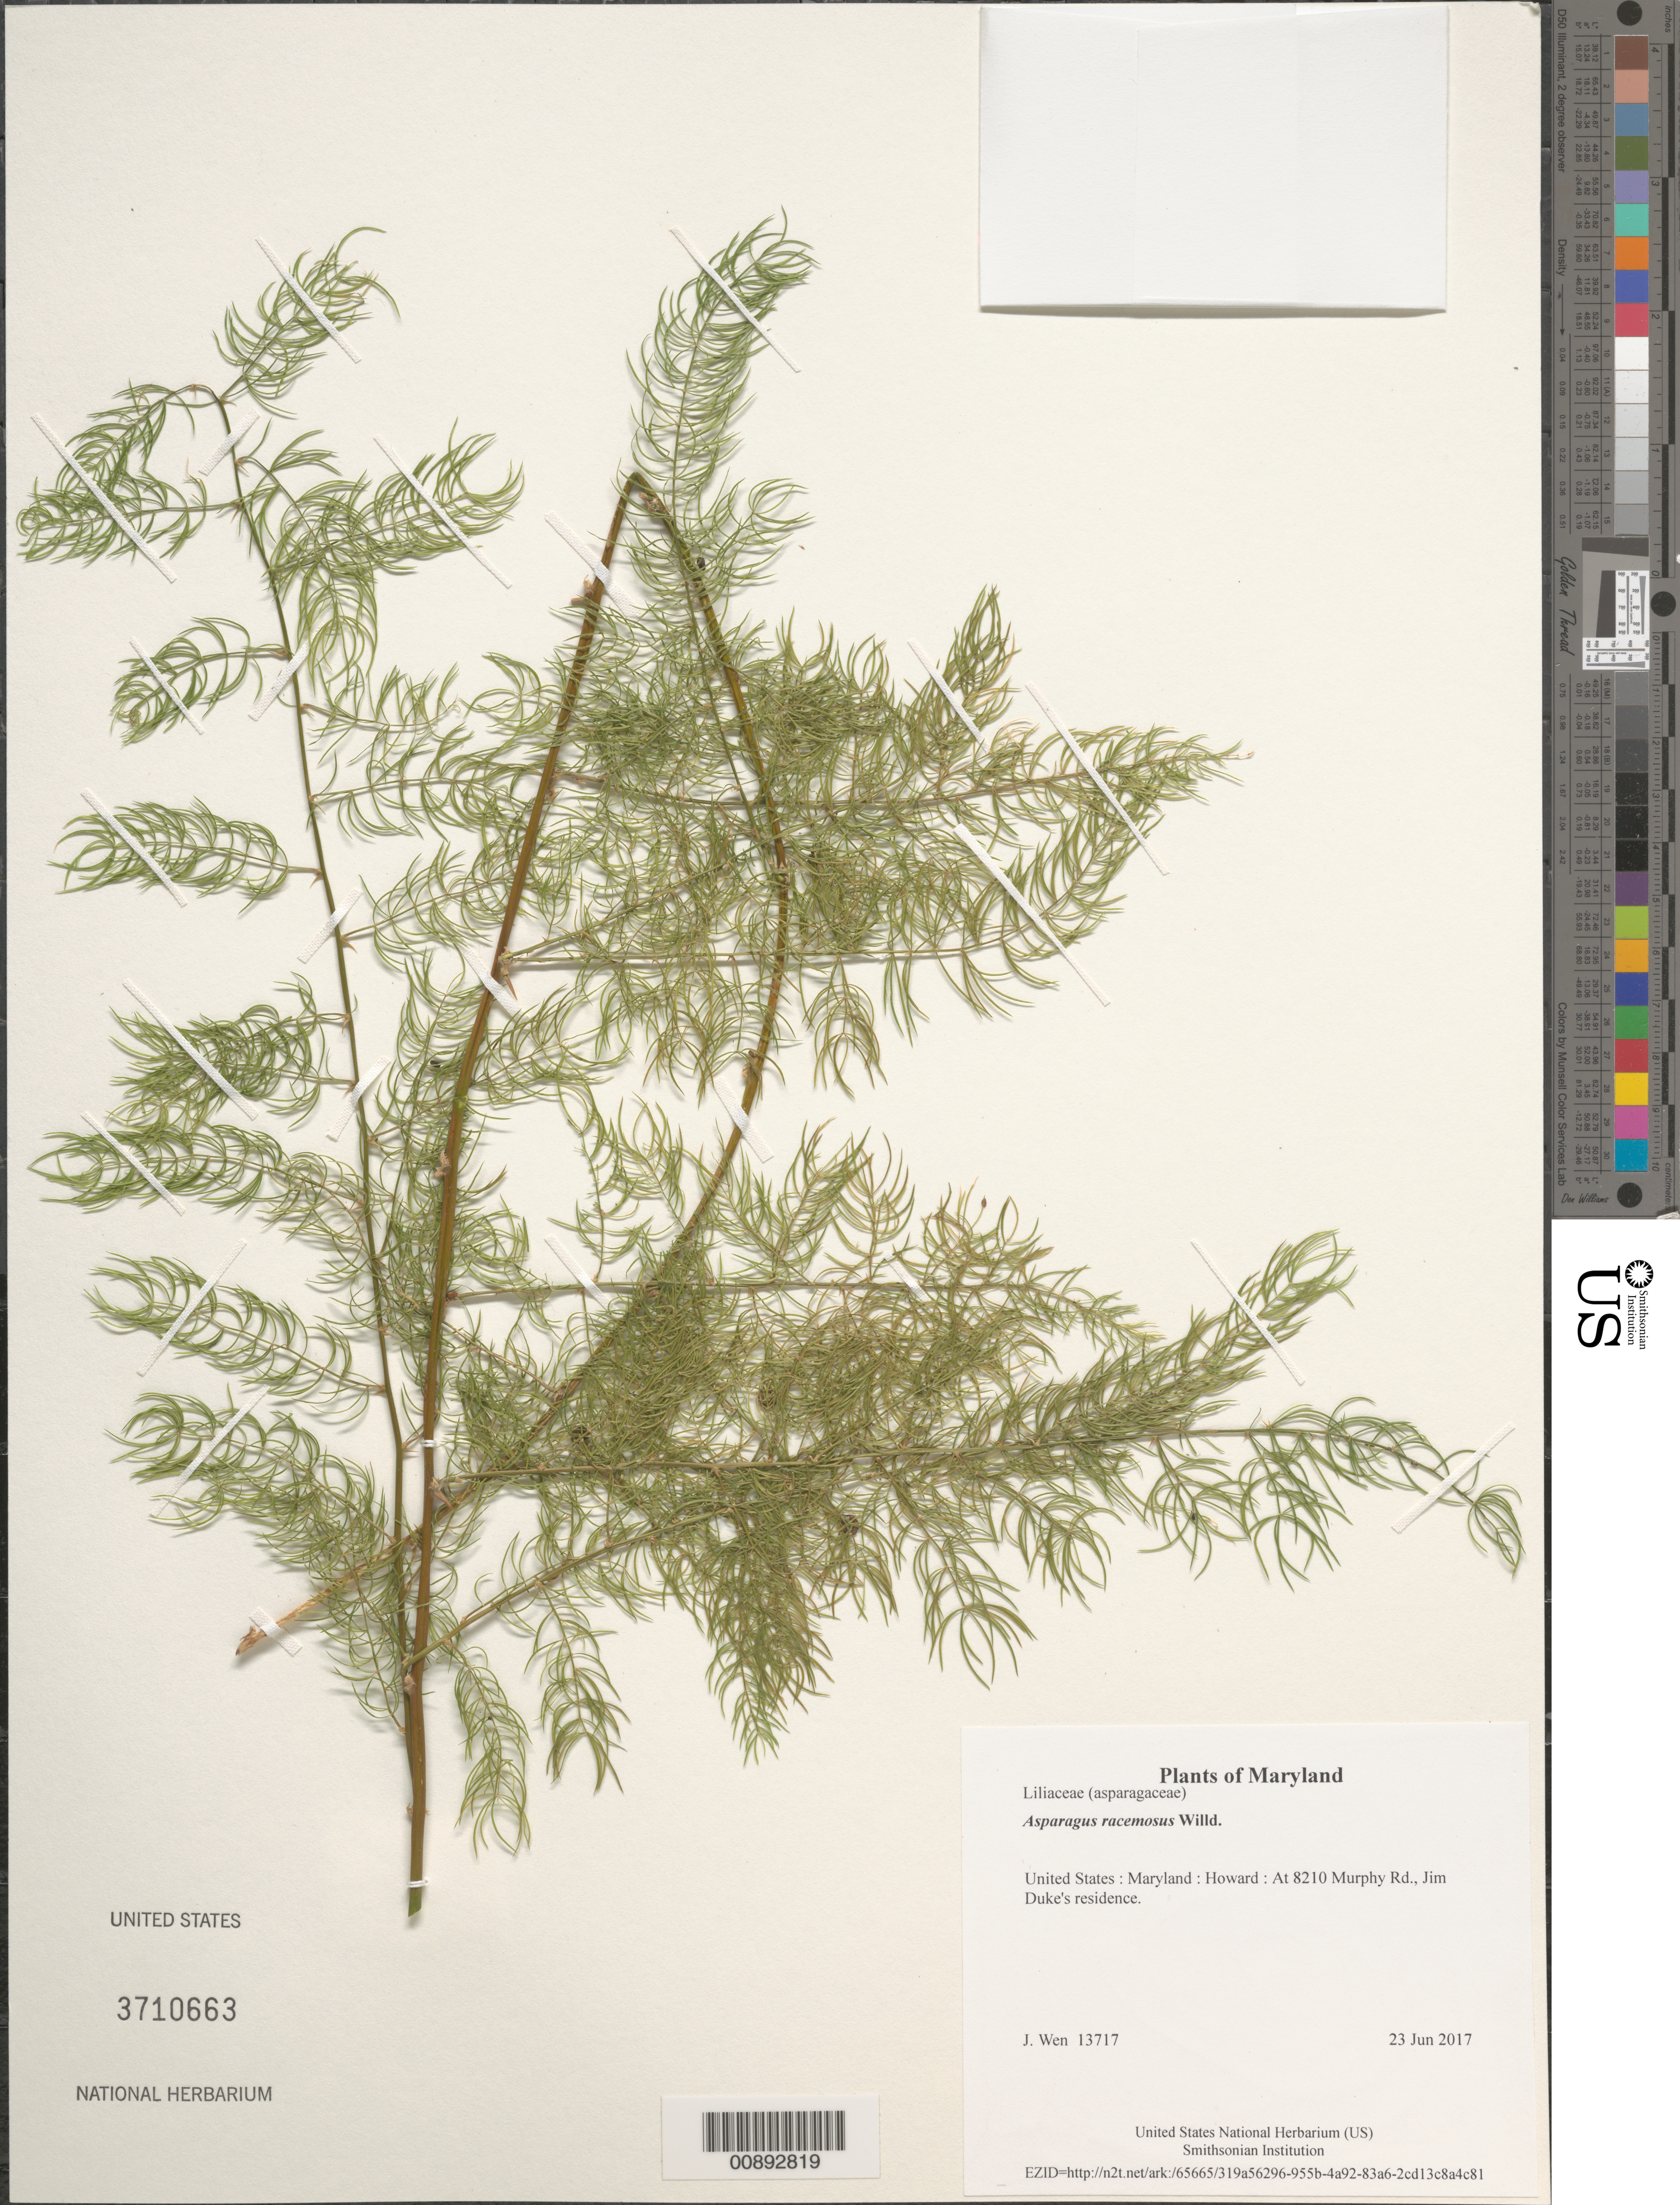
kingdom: Plantae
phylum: Tracheophyta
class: Liliopsida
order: Asparagales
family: Asparagaceae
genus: Asparagus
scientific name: Asparagus racemosus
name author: Willd.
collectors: J. Wen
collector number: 13717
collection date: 2017-06-23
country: United States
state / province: Maryland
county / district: Howard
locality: At 8210 Murphy Rd., Jim Duke's residence.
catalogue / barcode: US 3710663